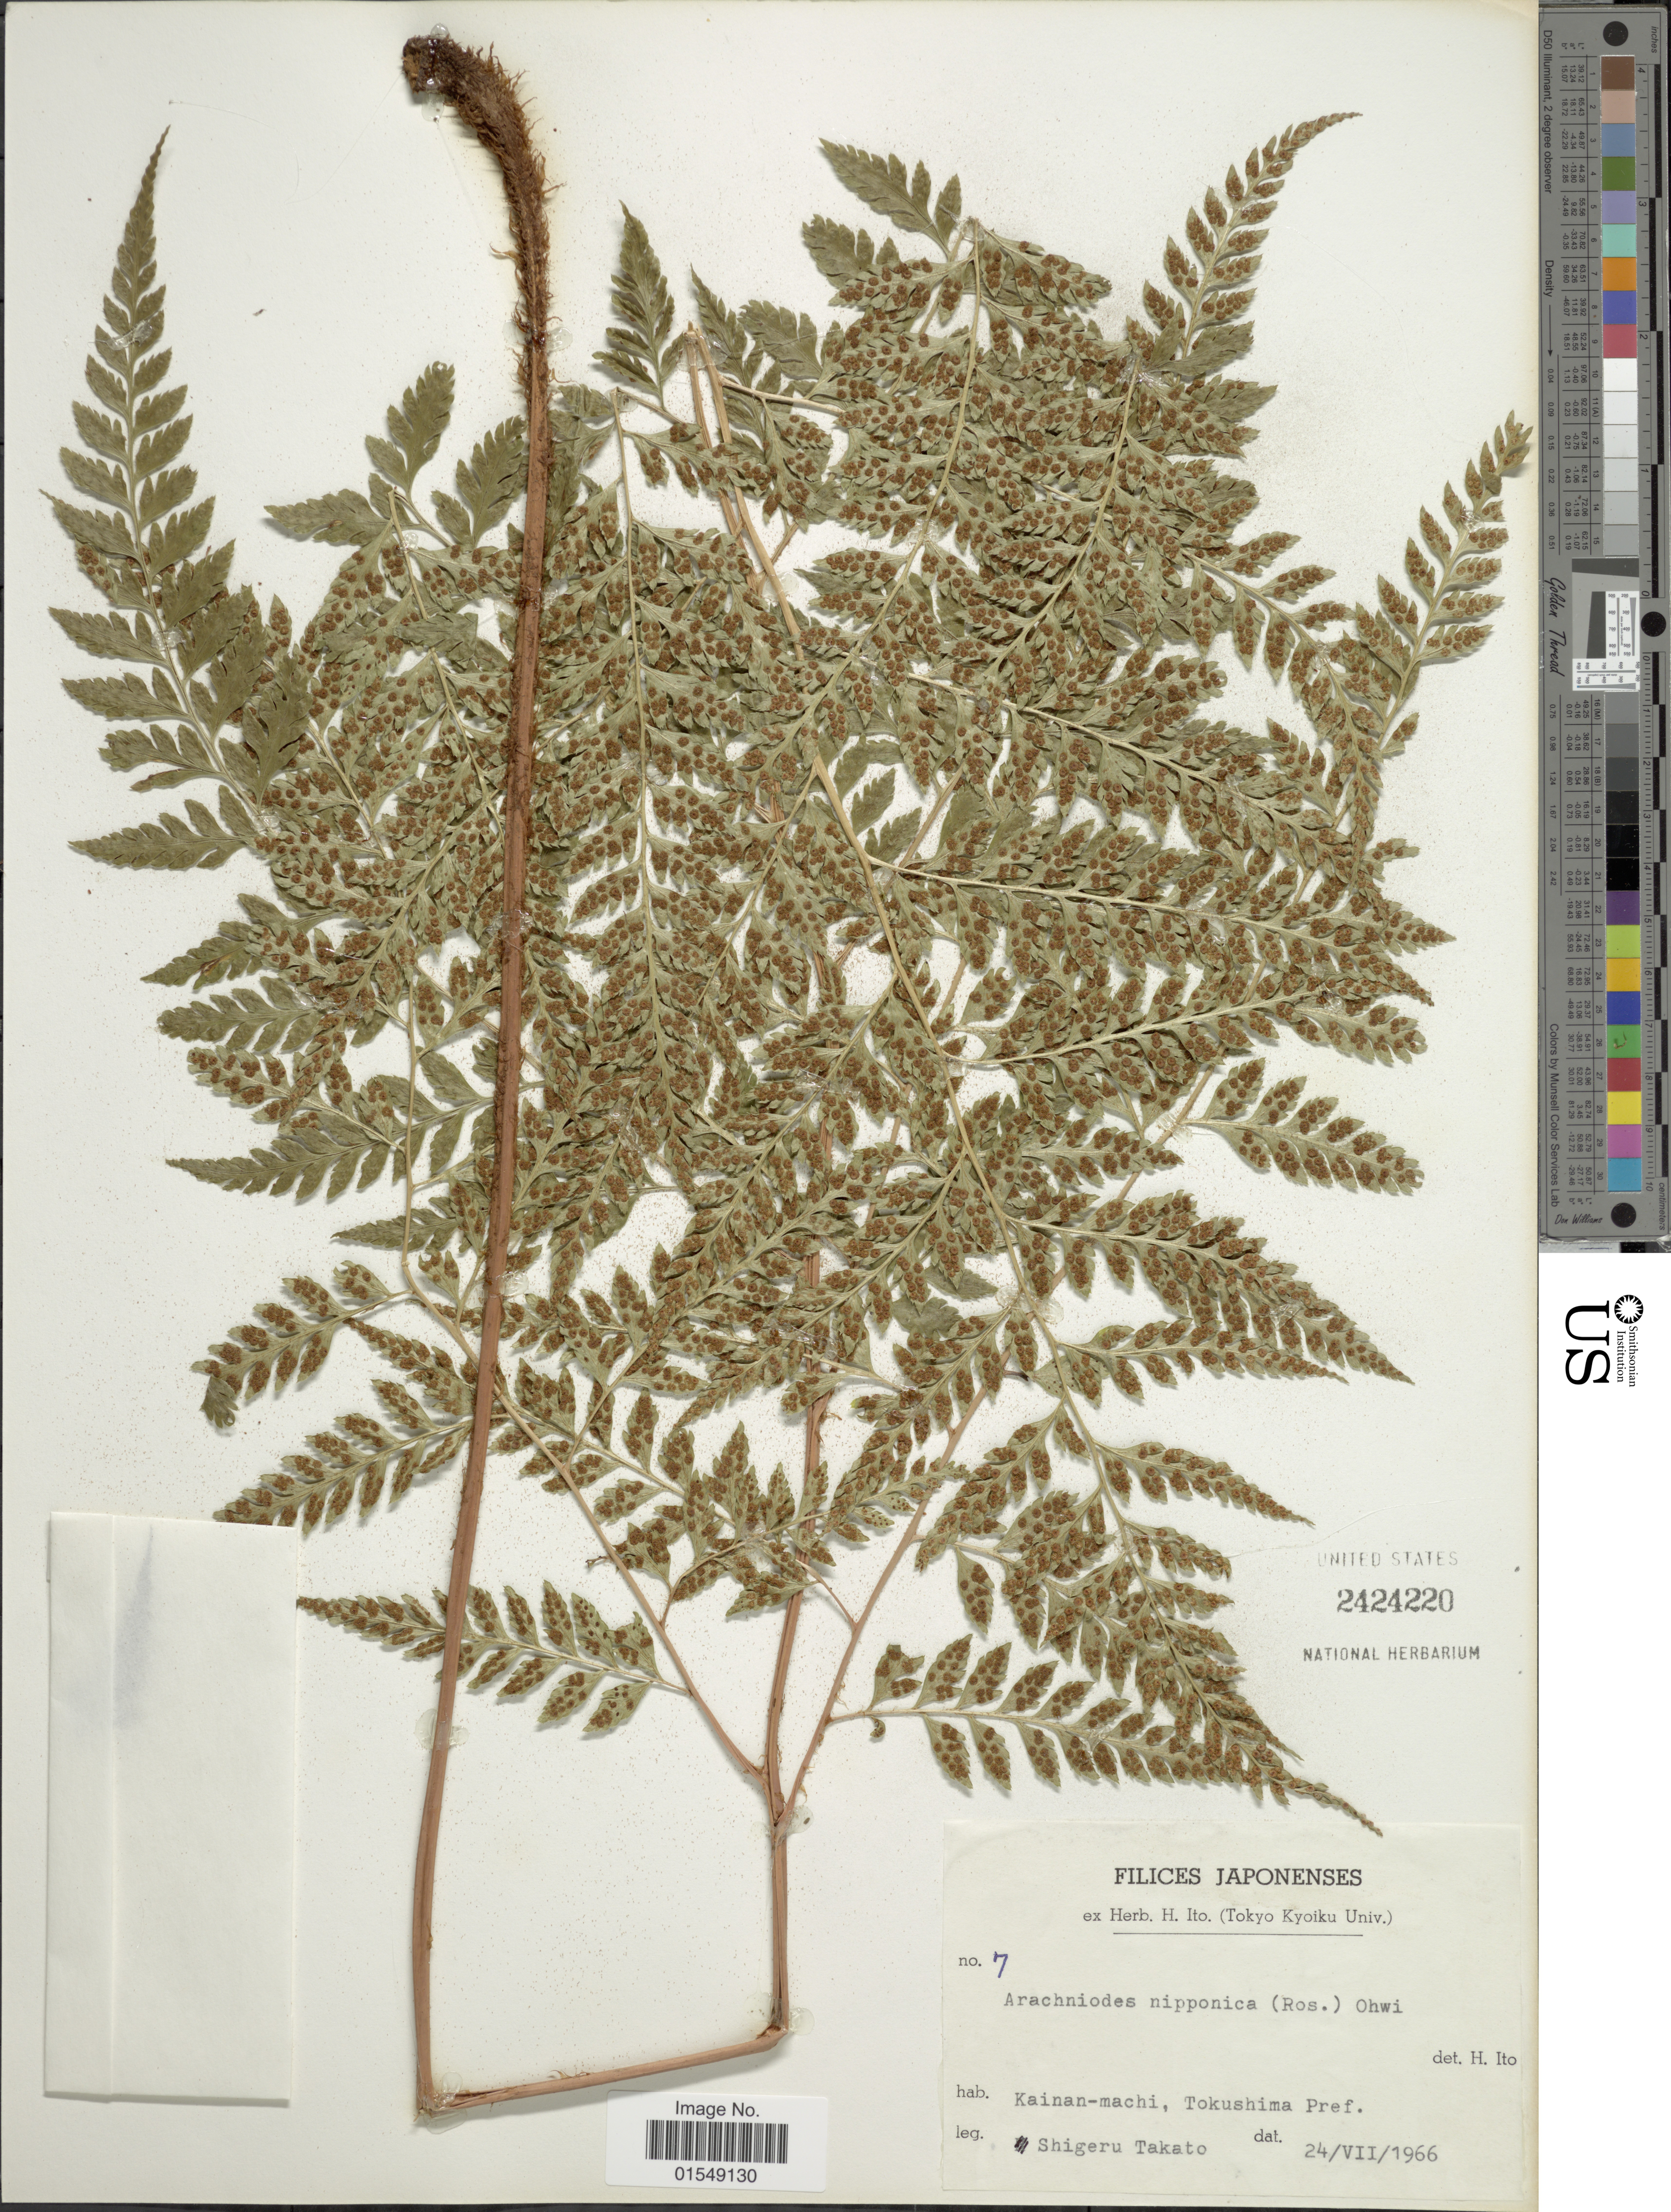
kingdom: Plantae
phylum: Tracheophyta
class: Polypodiopsida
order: Polypodiales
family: Dryopteridaceae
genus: Arachniodes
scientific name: Arachniodes nipponica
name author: (Rosenst.) Ohwi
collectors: S. Takato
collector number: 7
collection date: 1966-07-24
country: Japan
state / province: Tokusima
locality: Kainan-machi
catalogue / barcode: US 2424220